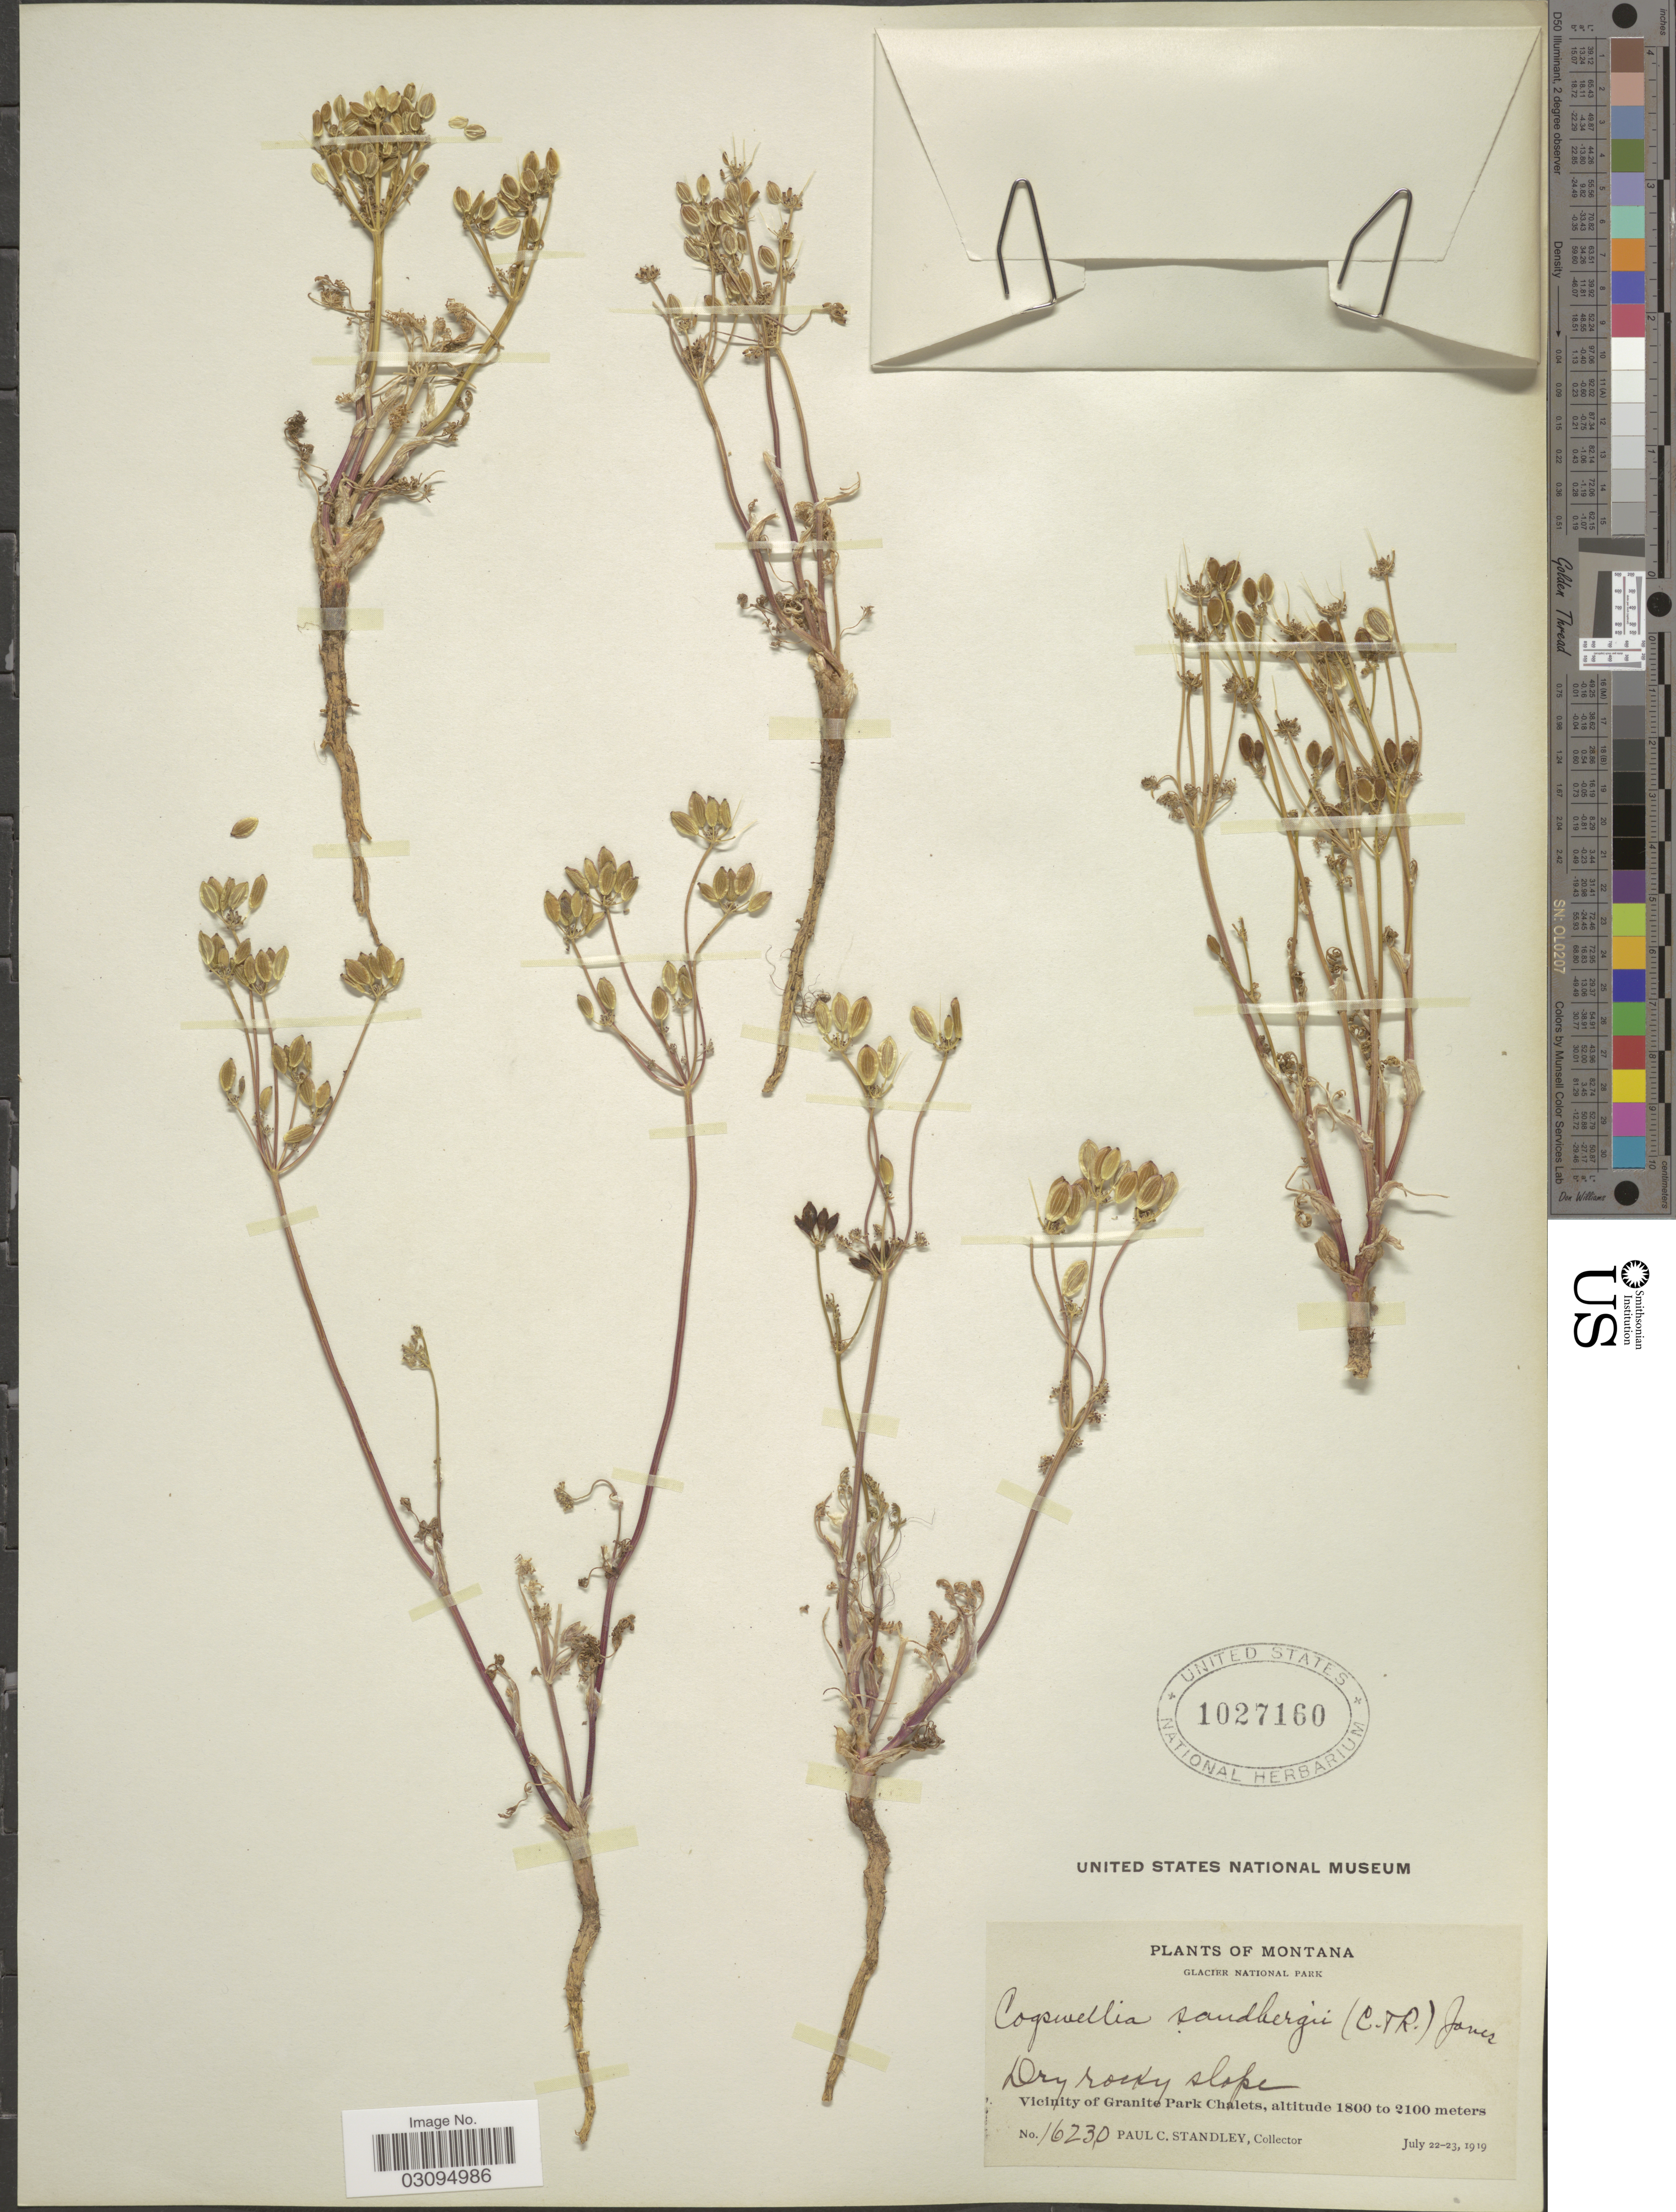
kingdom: Plantae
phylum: Tracheophyta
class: Magnoliopsida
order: Apiales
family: Apiaceae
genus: Lomatium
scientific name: Lomatium sandbergii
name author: (J.M. Coult. & Rose) J.M. Coult. & Rose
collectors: P. C. Standley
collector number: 16230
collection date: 1919-07-22/1919-07-23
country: United States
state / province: Montana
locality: Glacier National Park, Vicinity of Granite Park Chalets.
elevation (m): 1800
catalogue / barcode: US 1027160